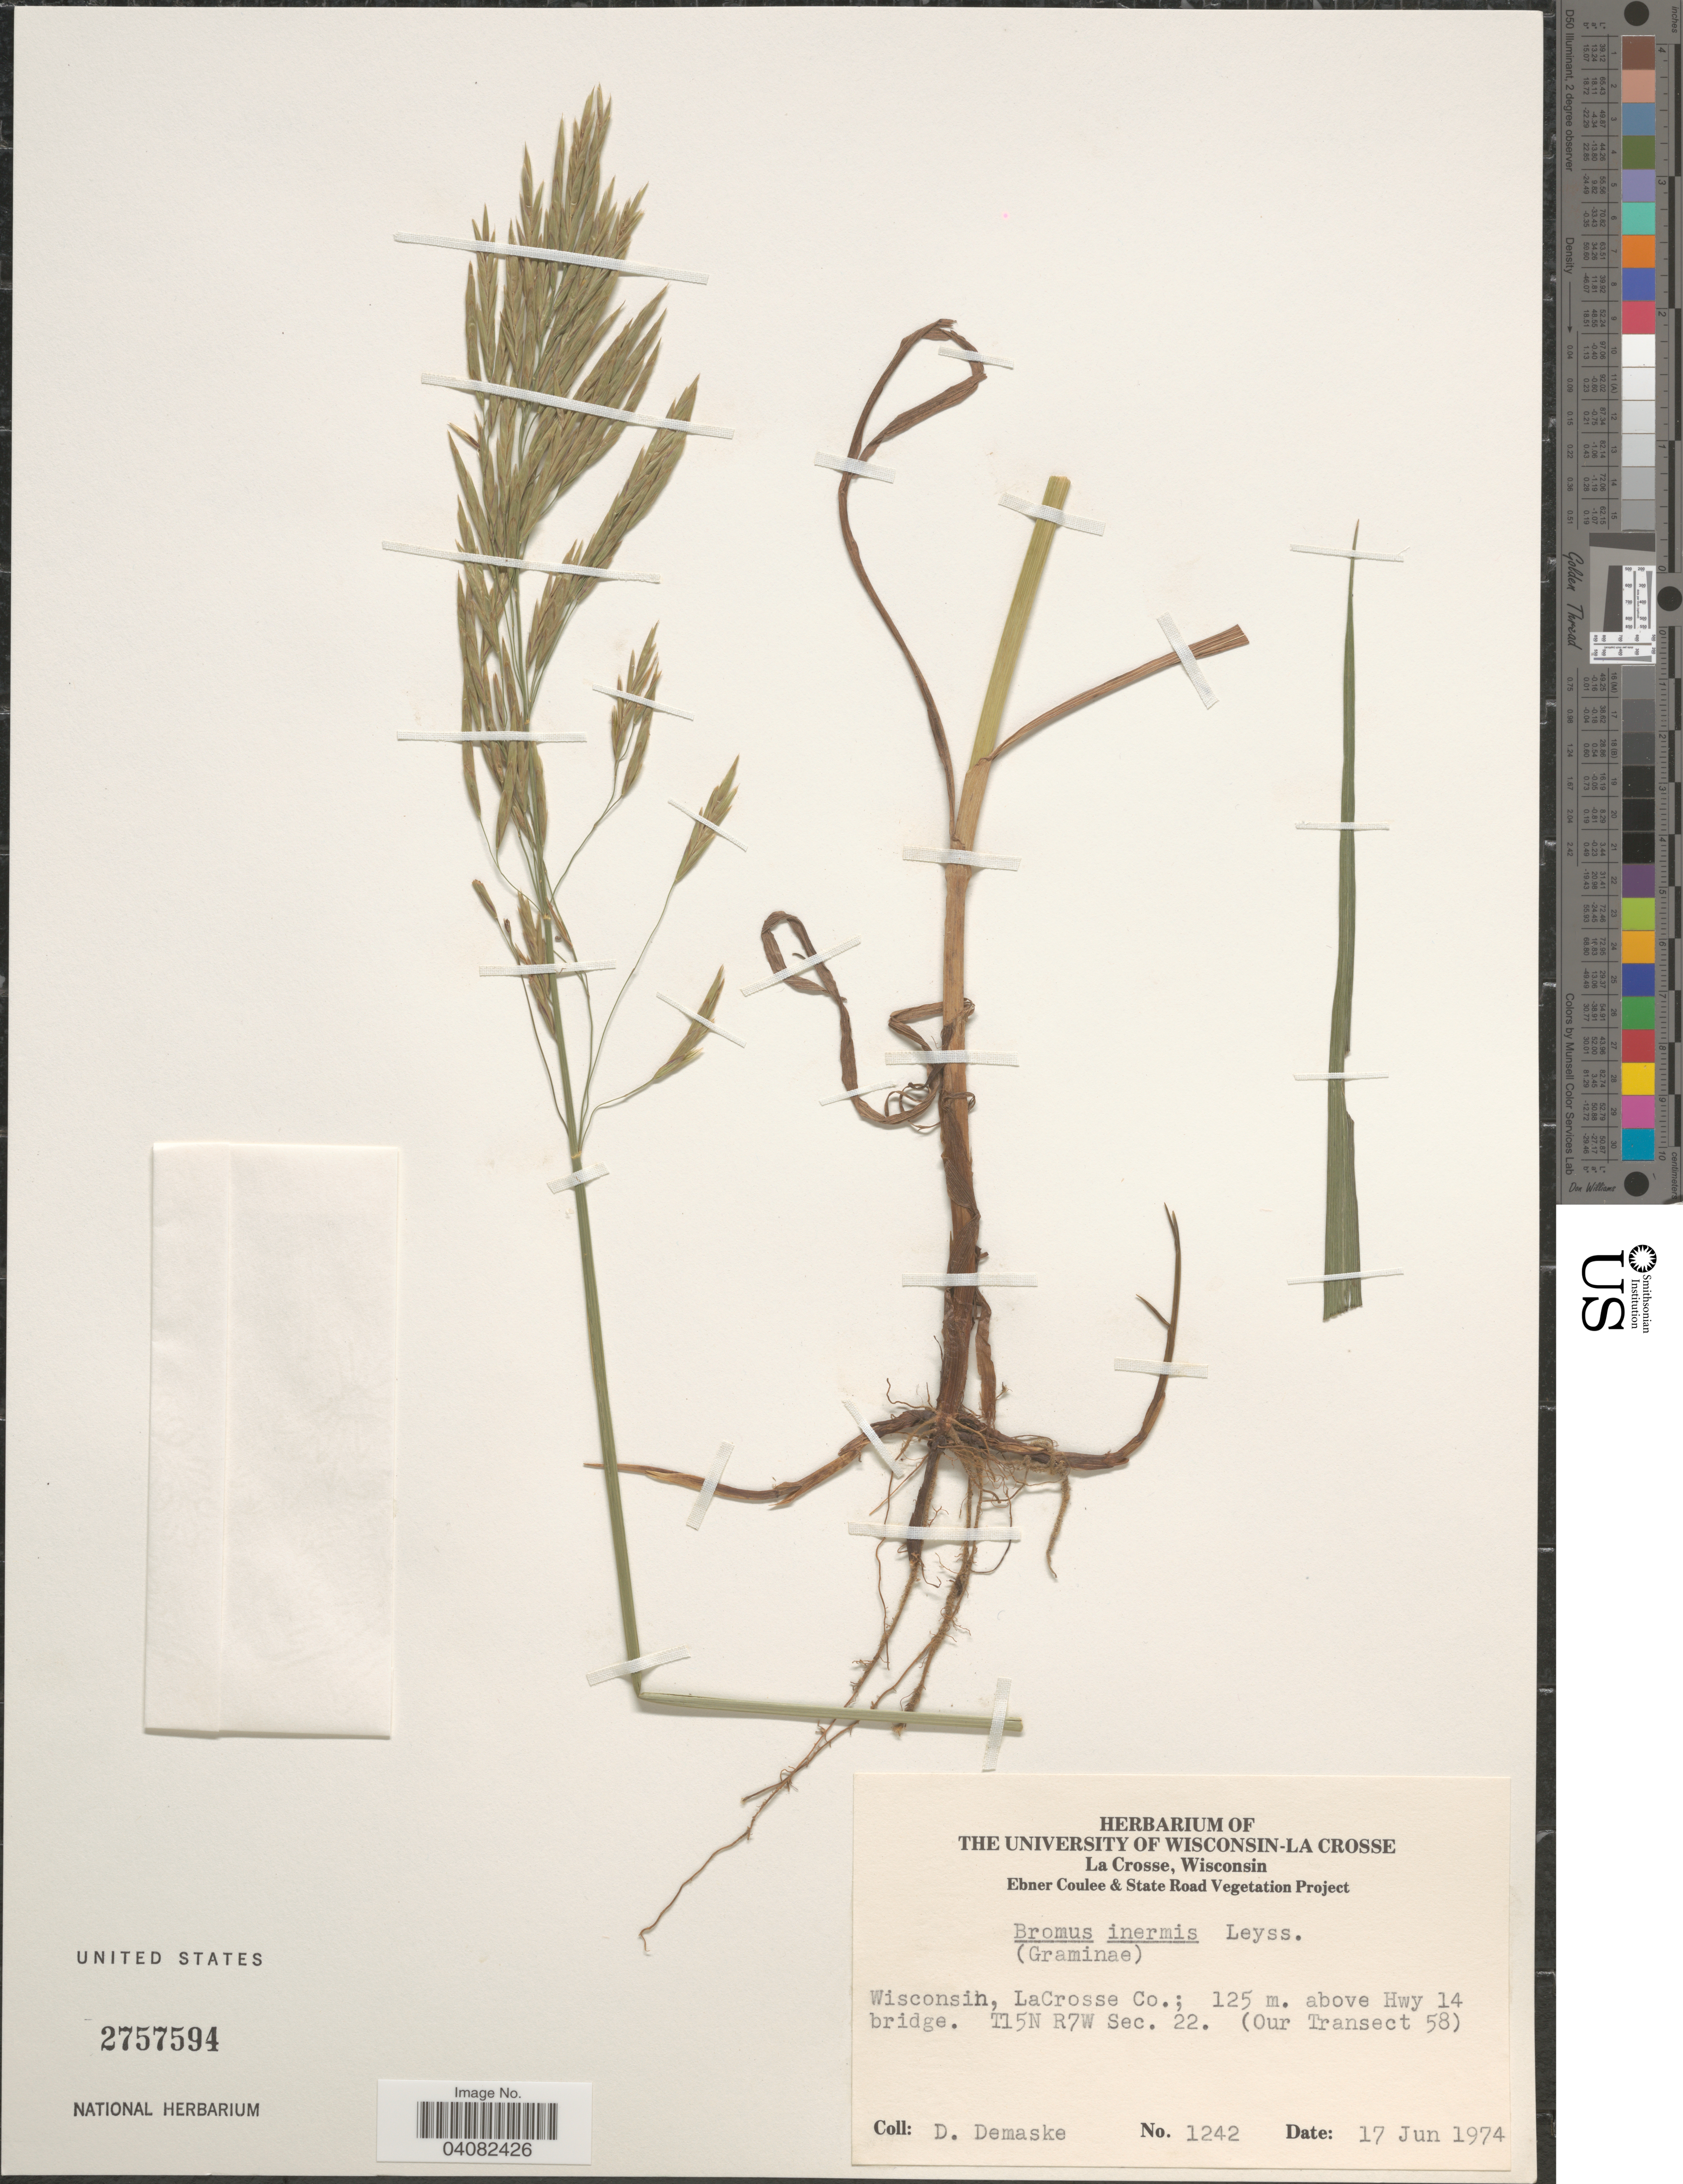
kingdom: Plantae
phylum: Tracheophyta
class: Liliopsida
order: Poales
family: Poaceae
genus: Bromus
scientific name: Bromus inermis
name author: Leyss.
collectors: D. Demaske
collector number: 1242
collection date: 1974-06-17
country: United States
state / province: Wisconsin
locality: LaCrosse Co.; 125 m. above Hwy 14 bridge. T15N R7W Sec. 22. (Our Transect 58).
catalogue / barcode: US 2757594